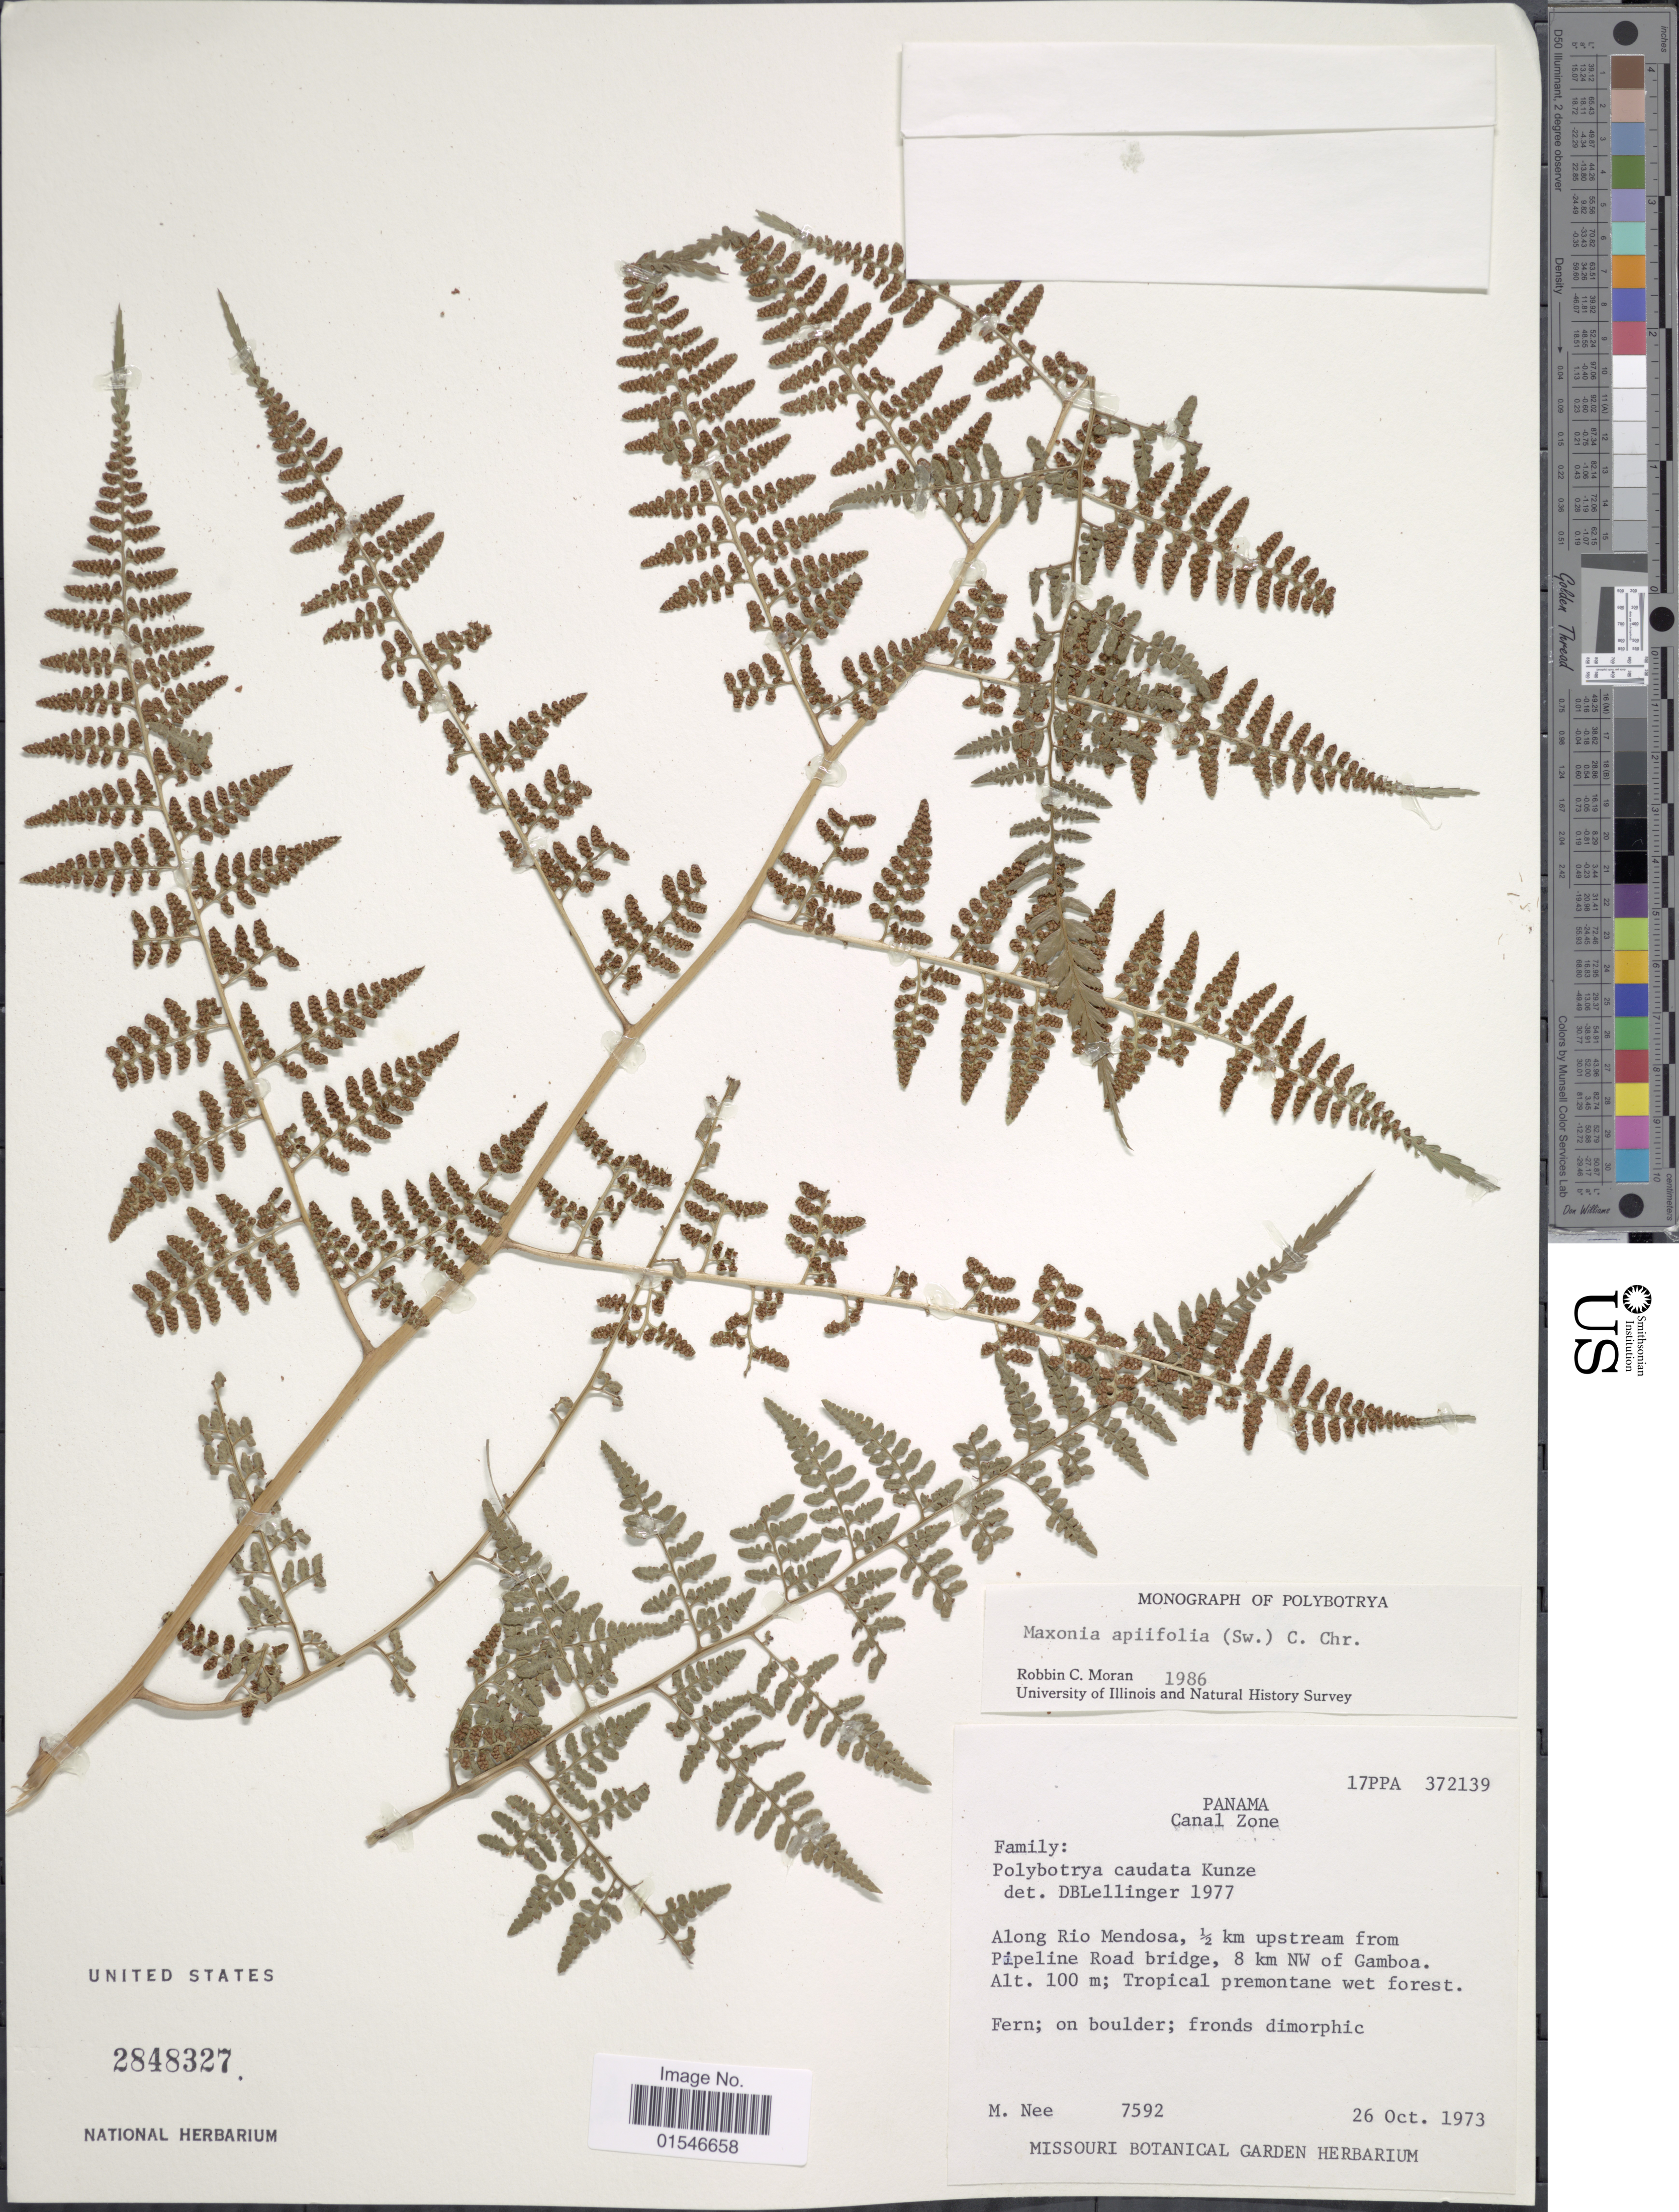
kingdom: Plantae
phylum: Tracheophyta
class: Polypodiopsida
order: Polypodiales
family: Dryopteridaceae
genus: Maxonia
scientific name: Maxonia apiifolia var. dualis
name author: (Donn. Sm.) C. Chr.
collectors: M. Nee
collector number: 7592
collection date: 1973-10-26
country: Panama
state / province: Colón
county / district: Canal Zone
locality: Canal Zone. Along Rio Mendosa, 1/2 km upstream from Pipeline Road bridge, 8 km NW of Gamboa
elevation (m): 100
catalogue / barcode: US 2848327